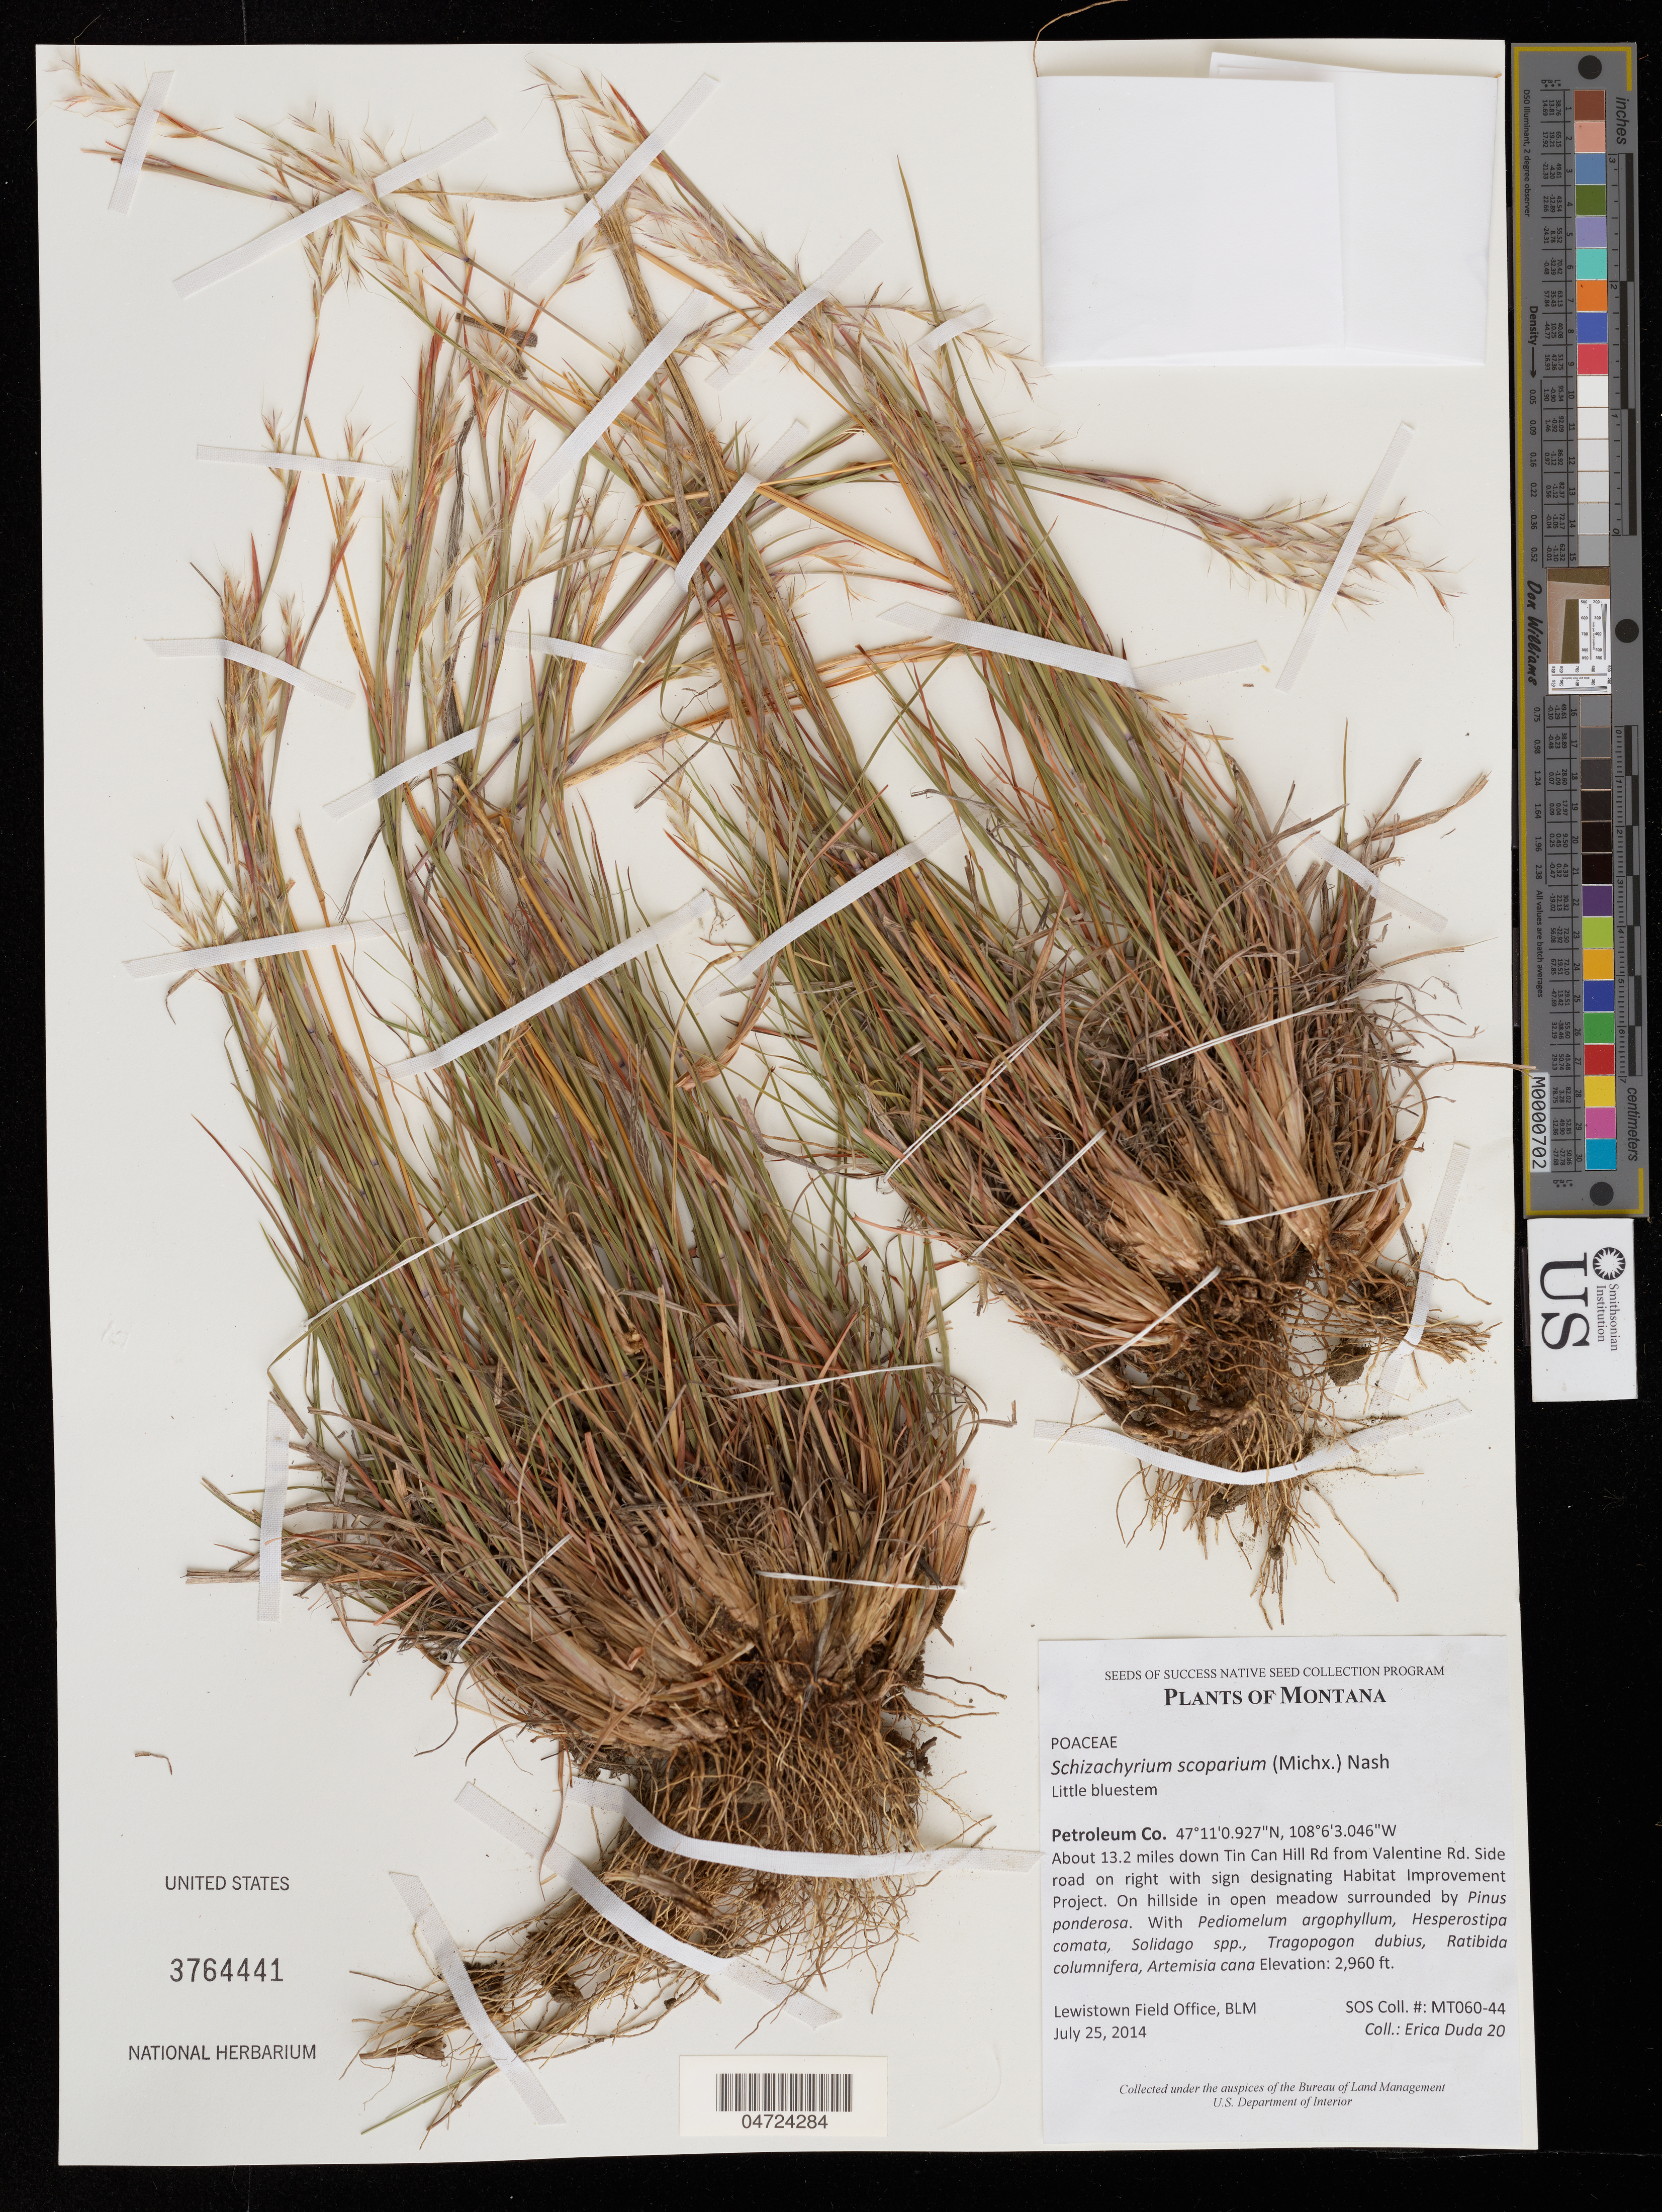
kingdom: Plantae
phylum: Tracheophyta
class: Liliopsida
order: Poales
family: Poaceae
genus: Schizachyrium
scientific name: Schizachyrium scoparium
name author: (Michx.) Nash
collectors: E. Duda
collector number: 20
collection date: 2014-07-25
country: United States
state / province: Montana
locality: Petroleum Co. About 13.2 miles down Tin Can Hill Rd from Valentine Rd.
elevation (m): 902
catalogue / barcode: US 3764441